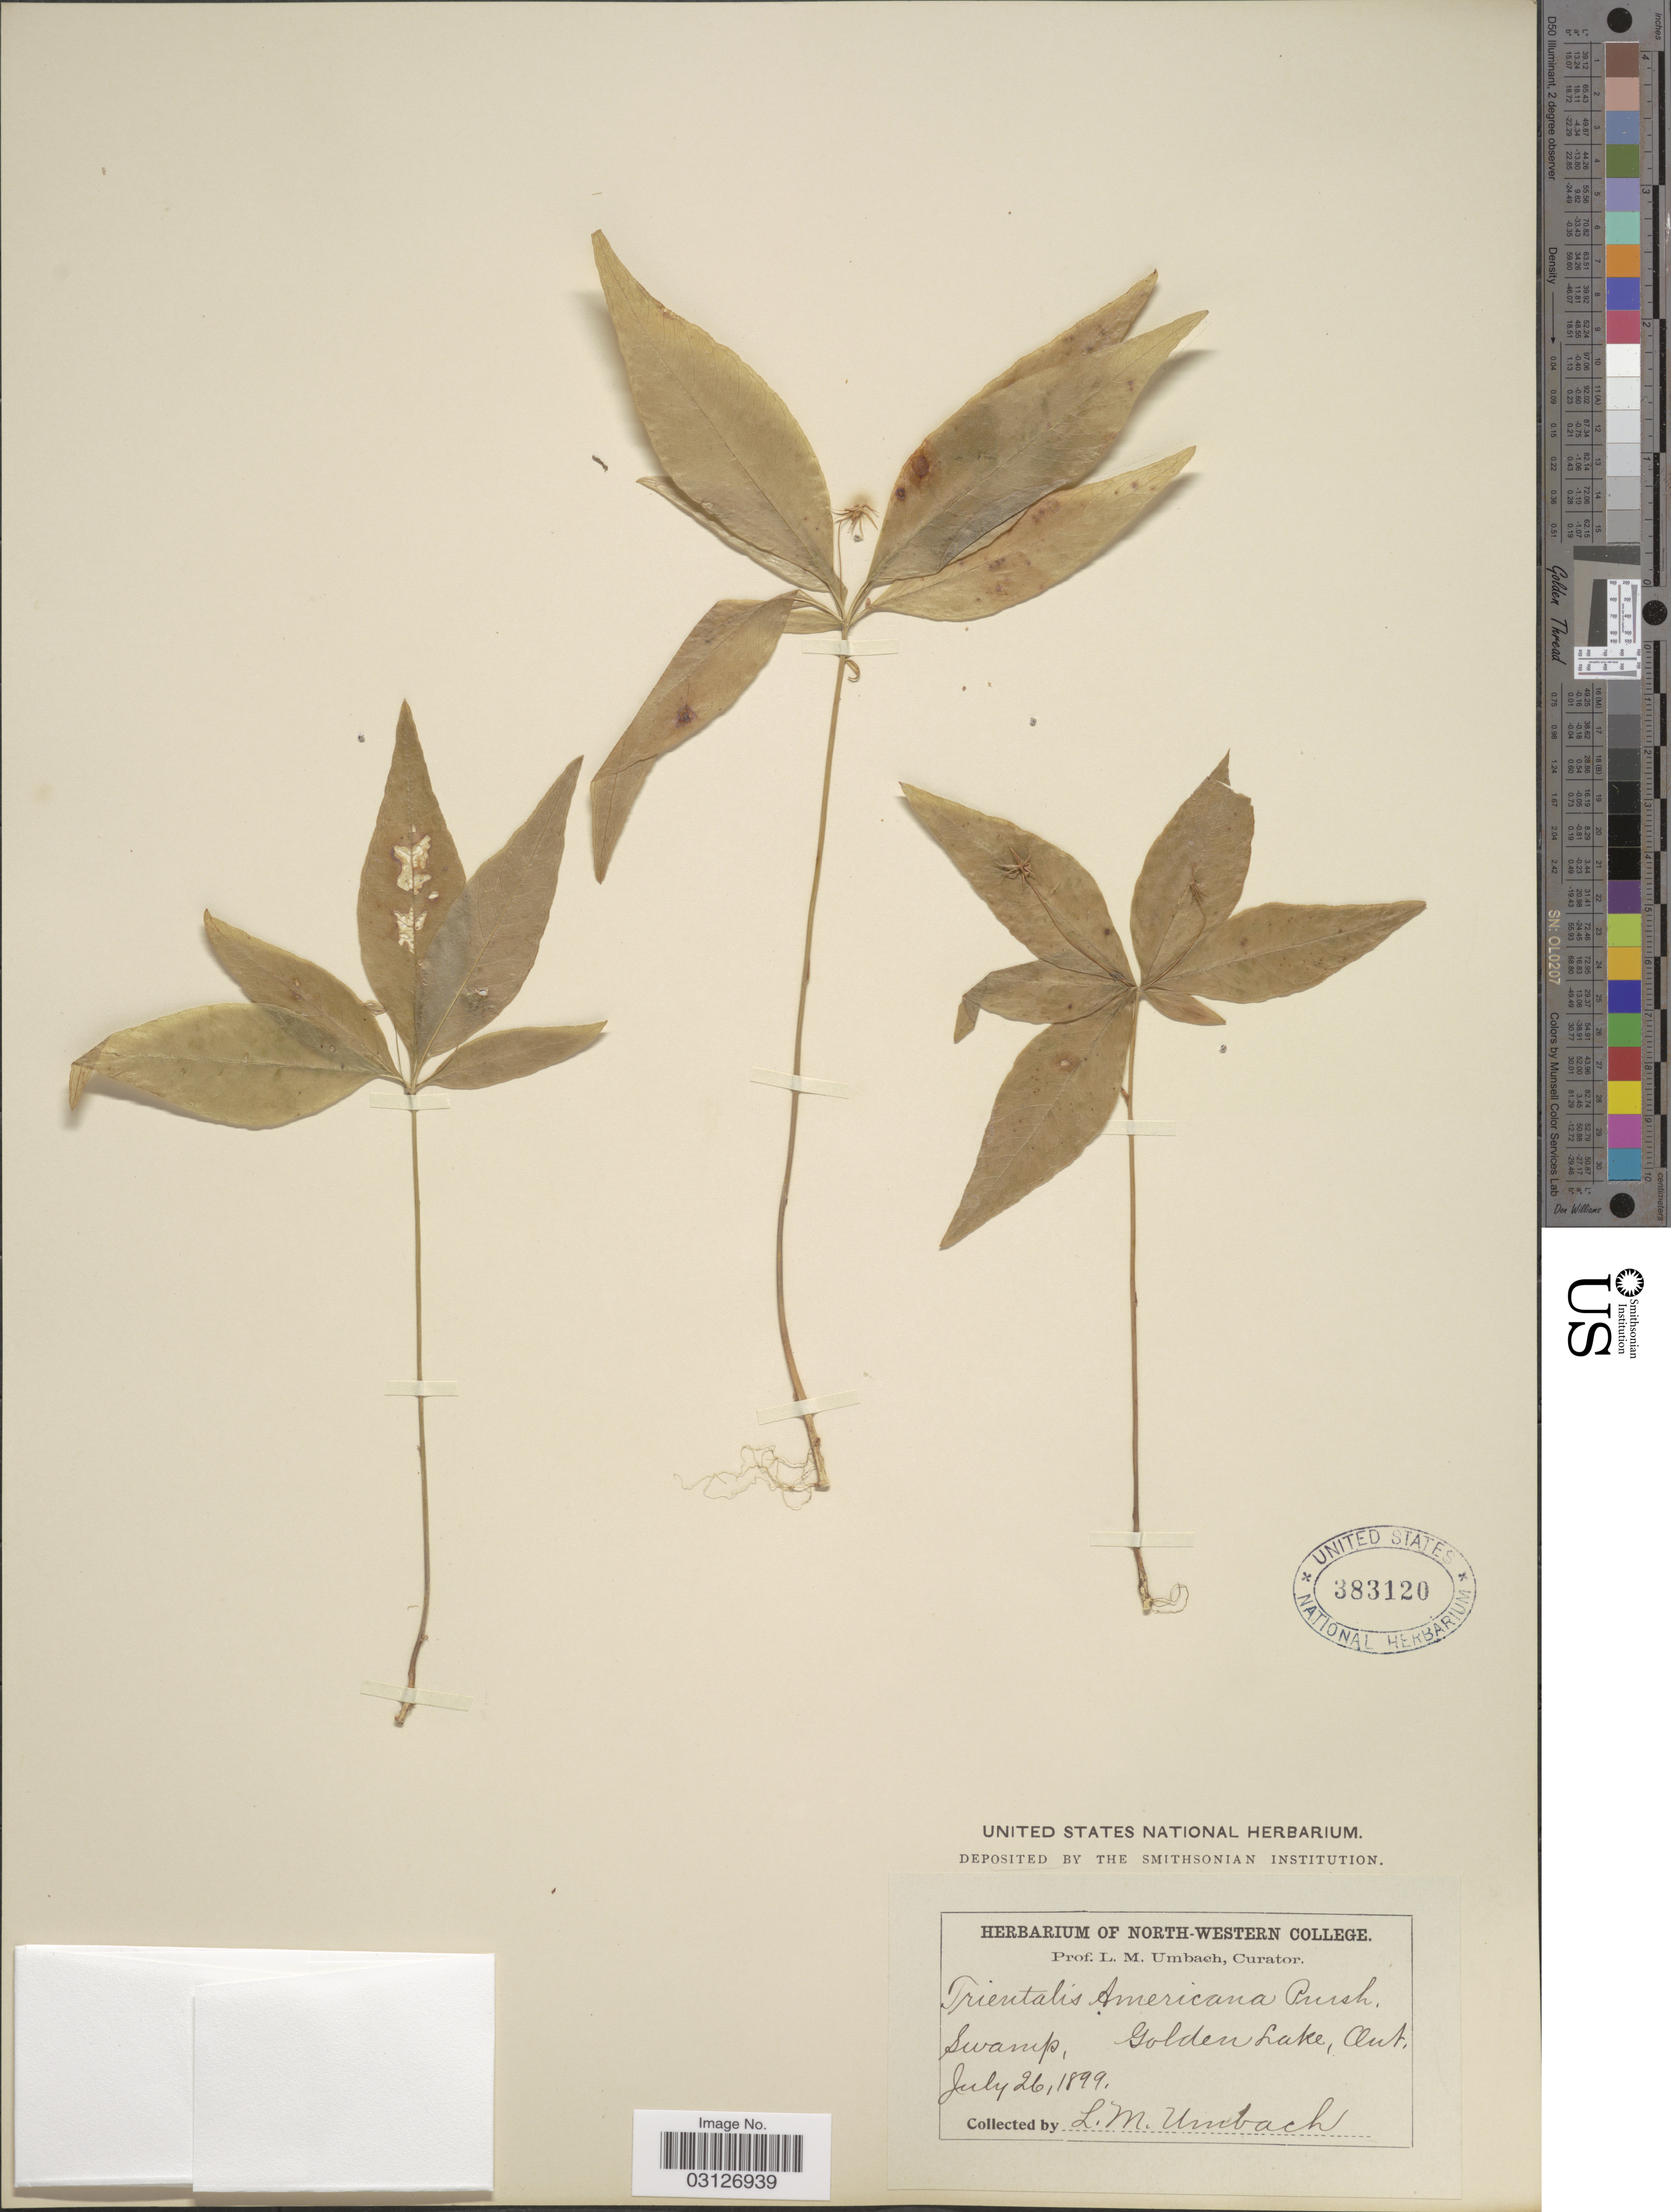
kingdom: Plantae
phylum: Tracheophyta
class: Magnoliopsida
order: Ericales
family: Primulaceae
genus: Trientalis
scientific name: Trientalis americana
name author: Pursh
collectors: L. M. Umbach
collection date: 1899-07-26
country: Canada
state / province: Ontario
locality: Golden Lake, Ont.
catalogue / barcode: US 383120